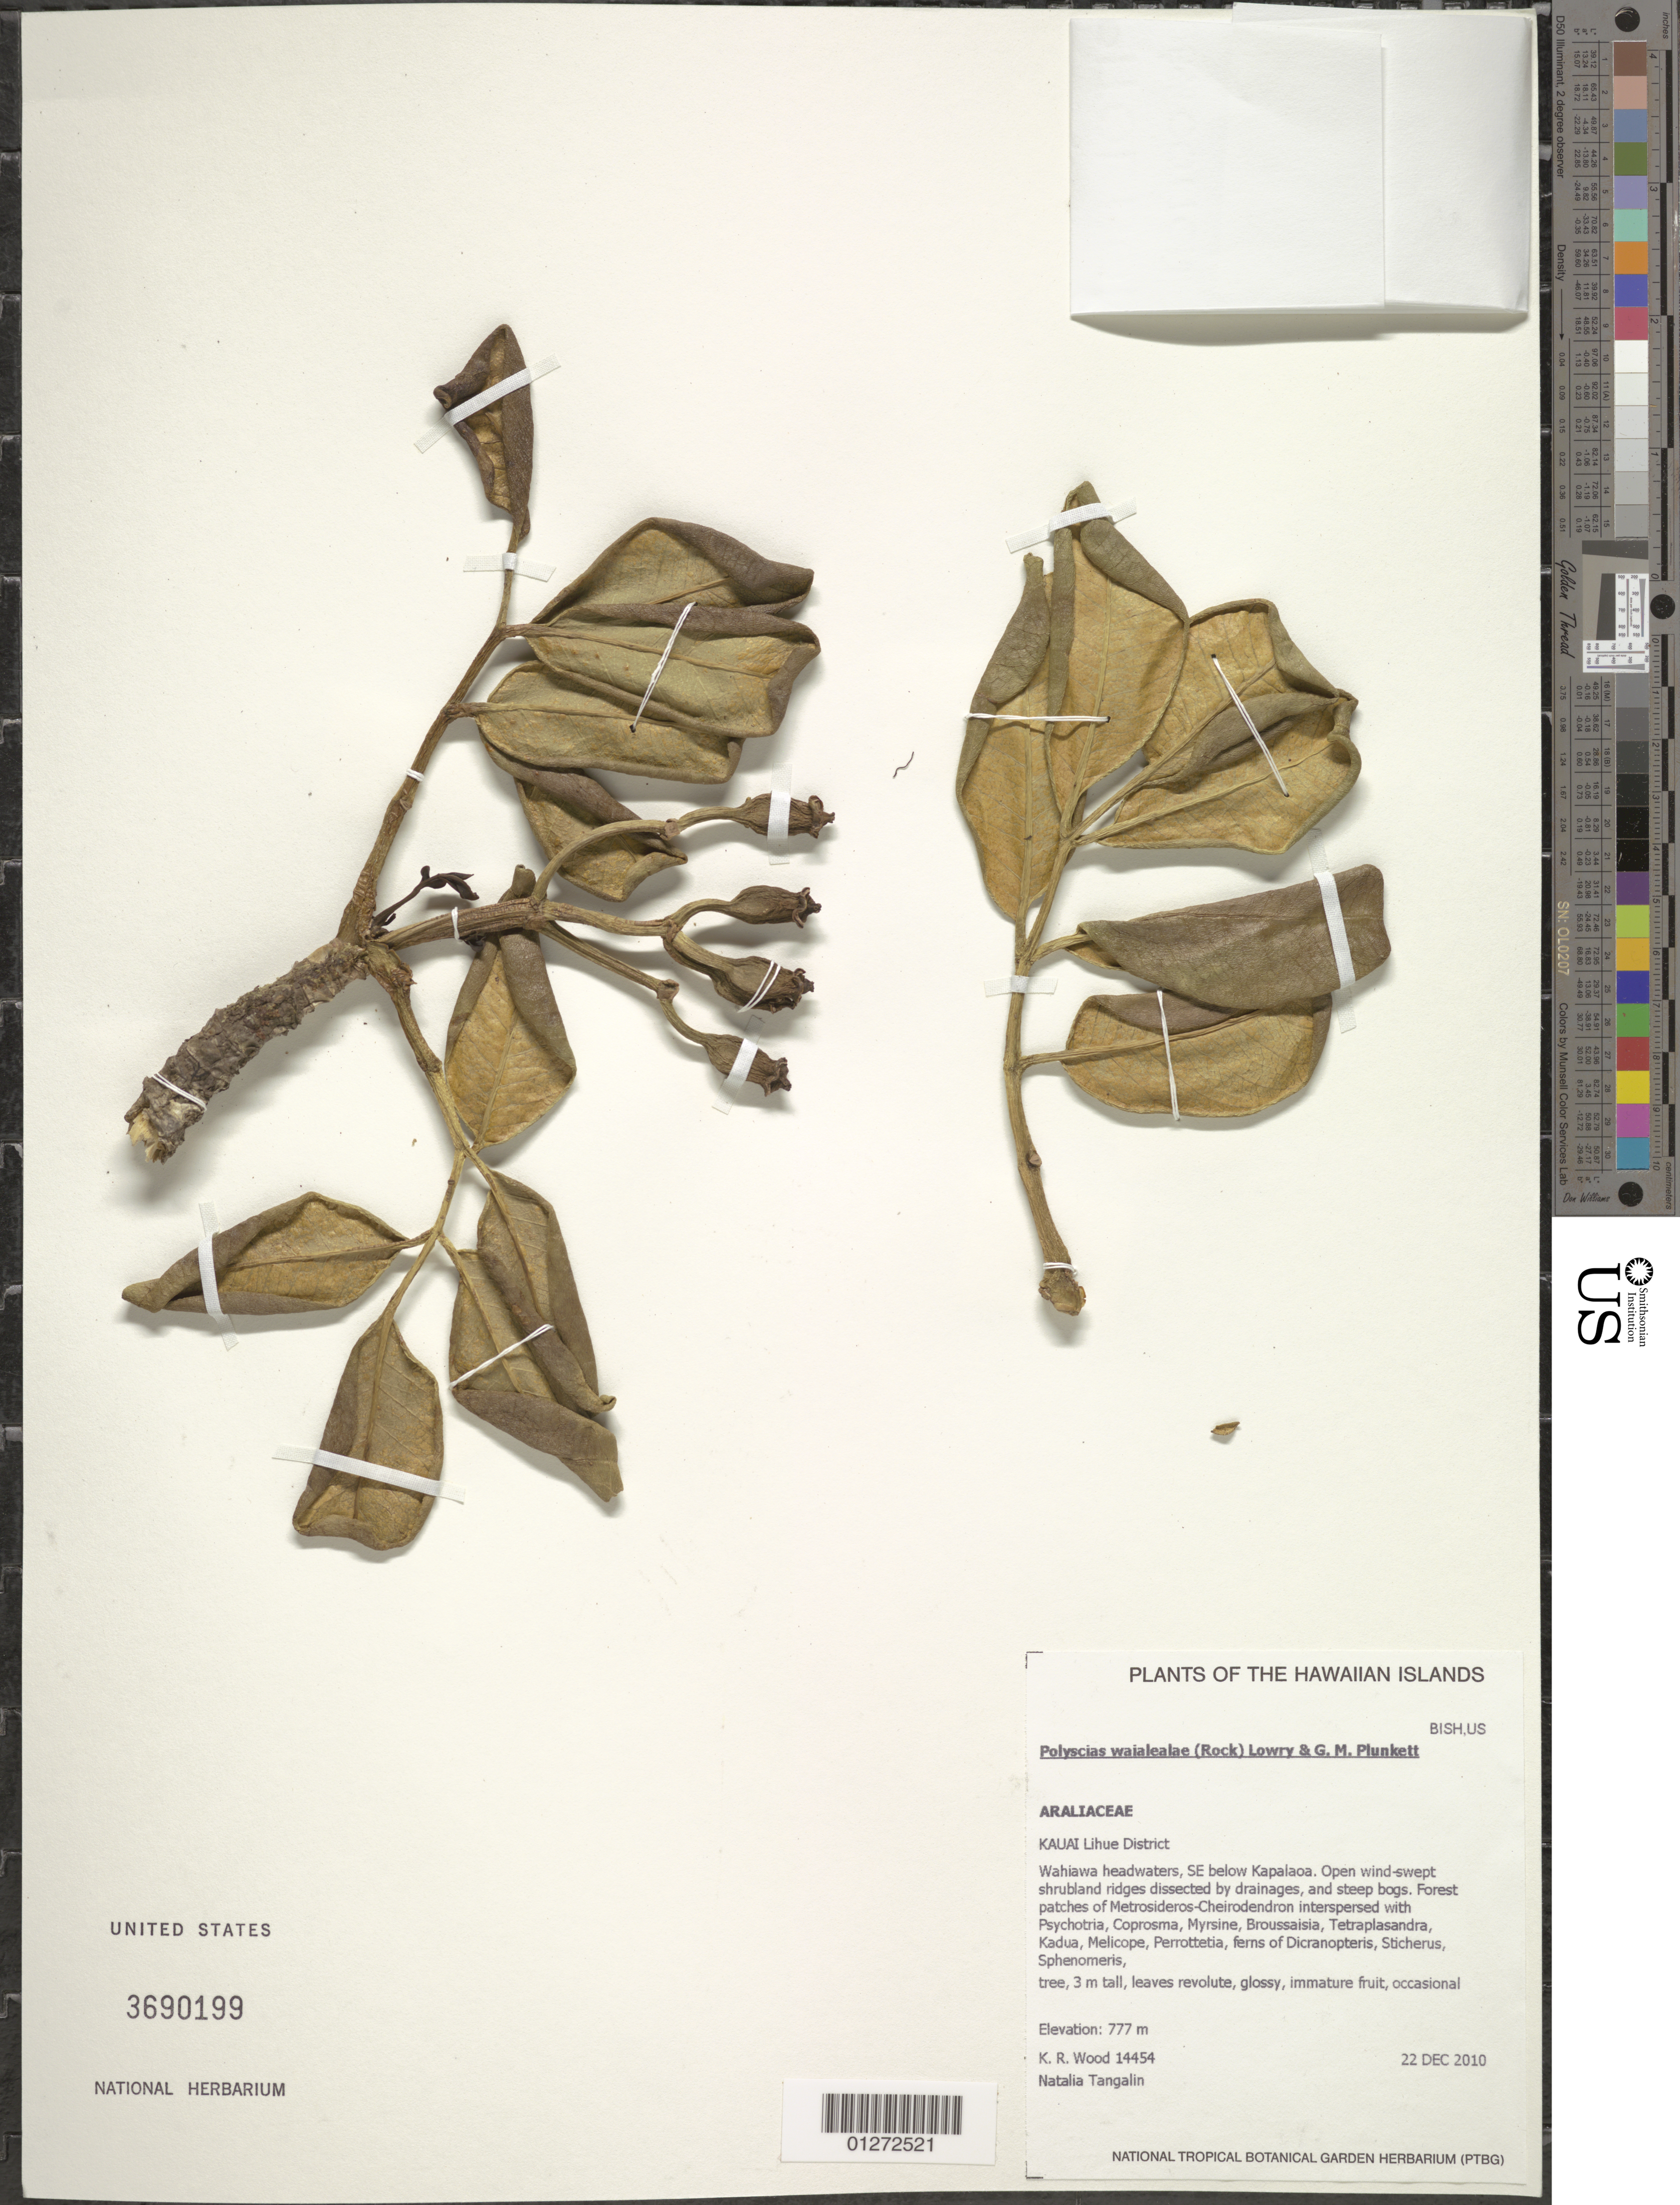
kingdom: Plantae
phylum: Tracheophyta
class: Magnoliopsida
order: Apiales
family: Araliaceae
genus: Polyscias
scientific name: Polyscias waialealae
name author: (Rock) Lowry & G. M. Plunkett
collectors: K. R. Wood & N. Tangalin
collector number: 14454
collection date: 2010-12-22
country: United States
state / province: Hawaii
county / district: Kauai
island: Kaua'i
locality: Lihue District, Wahiawa headwater, SE below Kapalaoa.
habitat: Open windswept shrubland ridges dissected by drainages and steep bogs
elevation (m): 777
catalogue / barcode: US 3690199